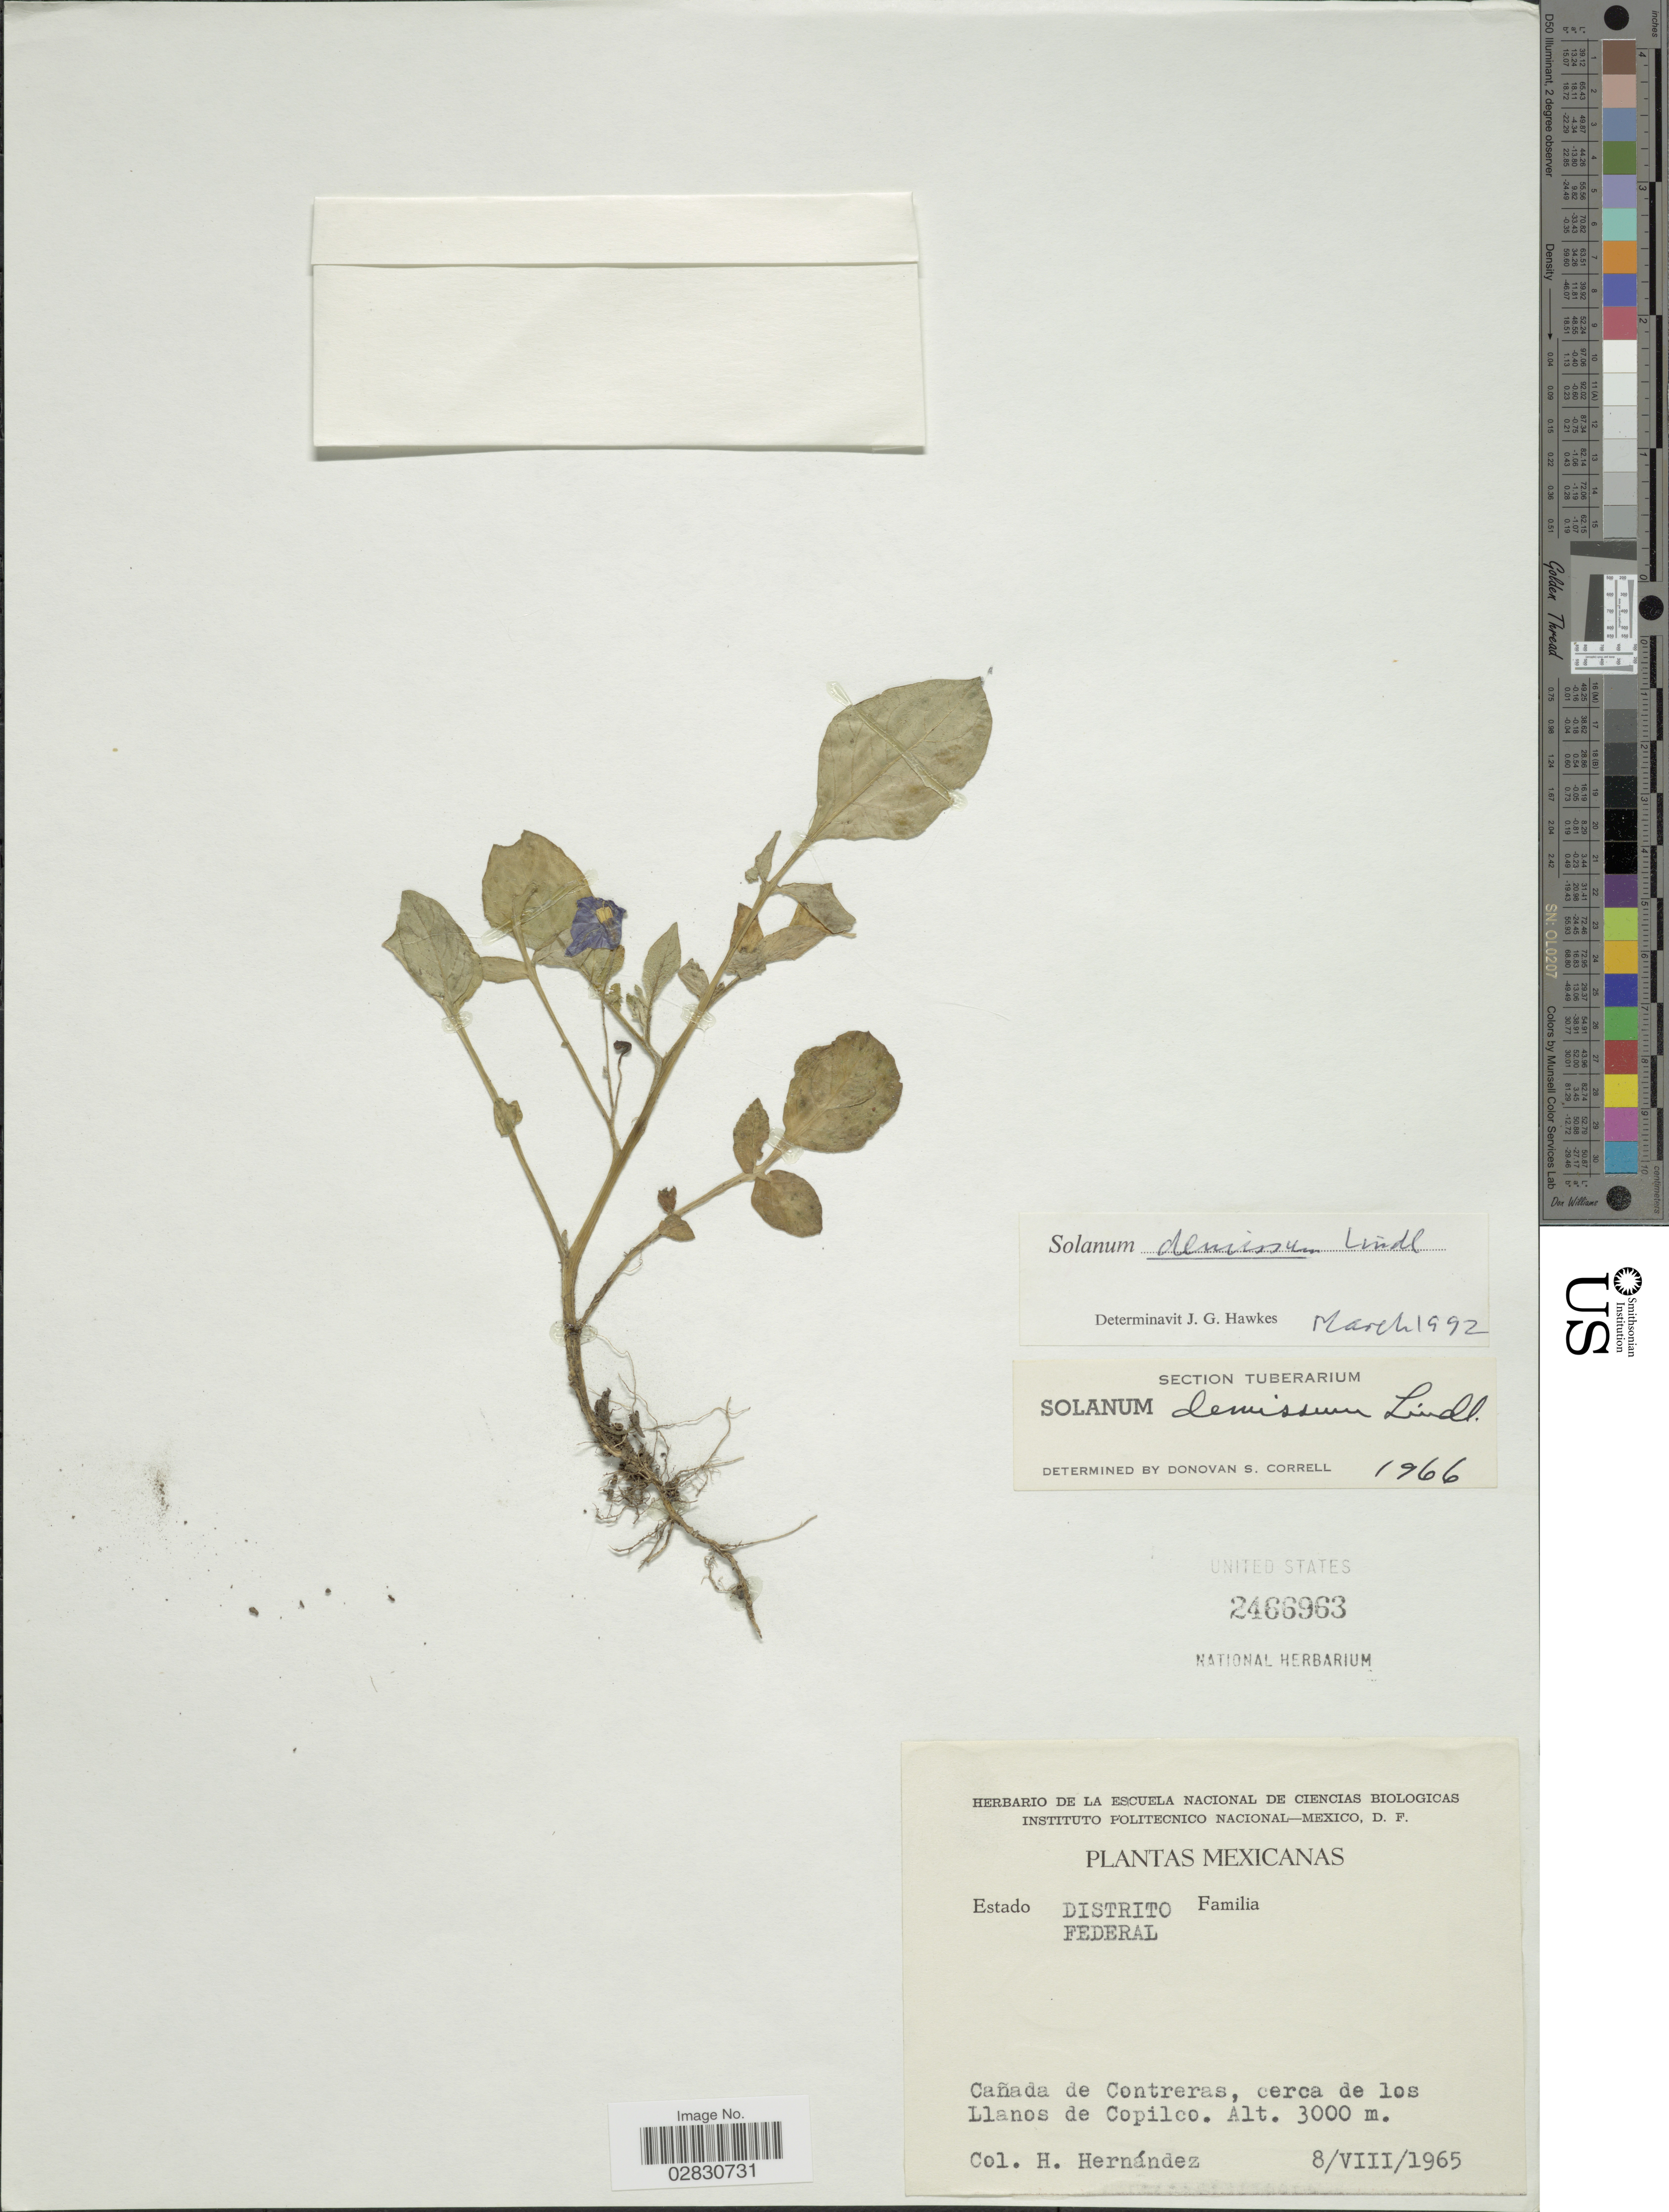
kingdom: Plantae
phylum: Tracheophyta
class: Magnoliopsida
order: Solanales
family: Solanaceae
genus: Solanum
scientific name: Solanum demissum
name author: Lindl.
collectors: Hernández, H.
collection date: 1965-08-08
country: Mexico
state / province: Distrito Federal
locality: Estado Distrito Federal, Cañada de Contreras, cerca de los Llanos de Copilco.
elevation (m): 3000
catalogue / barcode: US 2466963